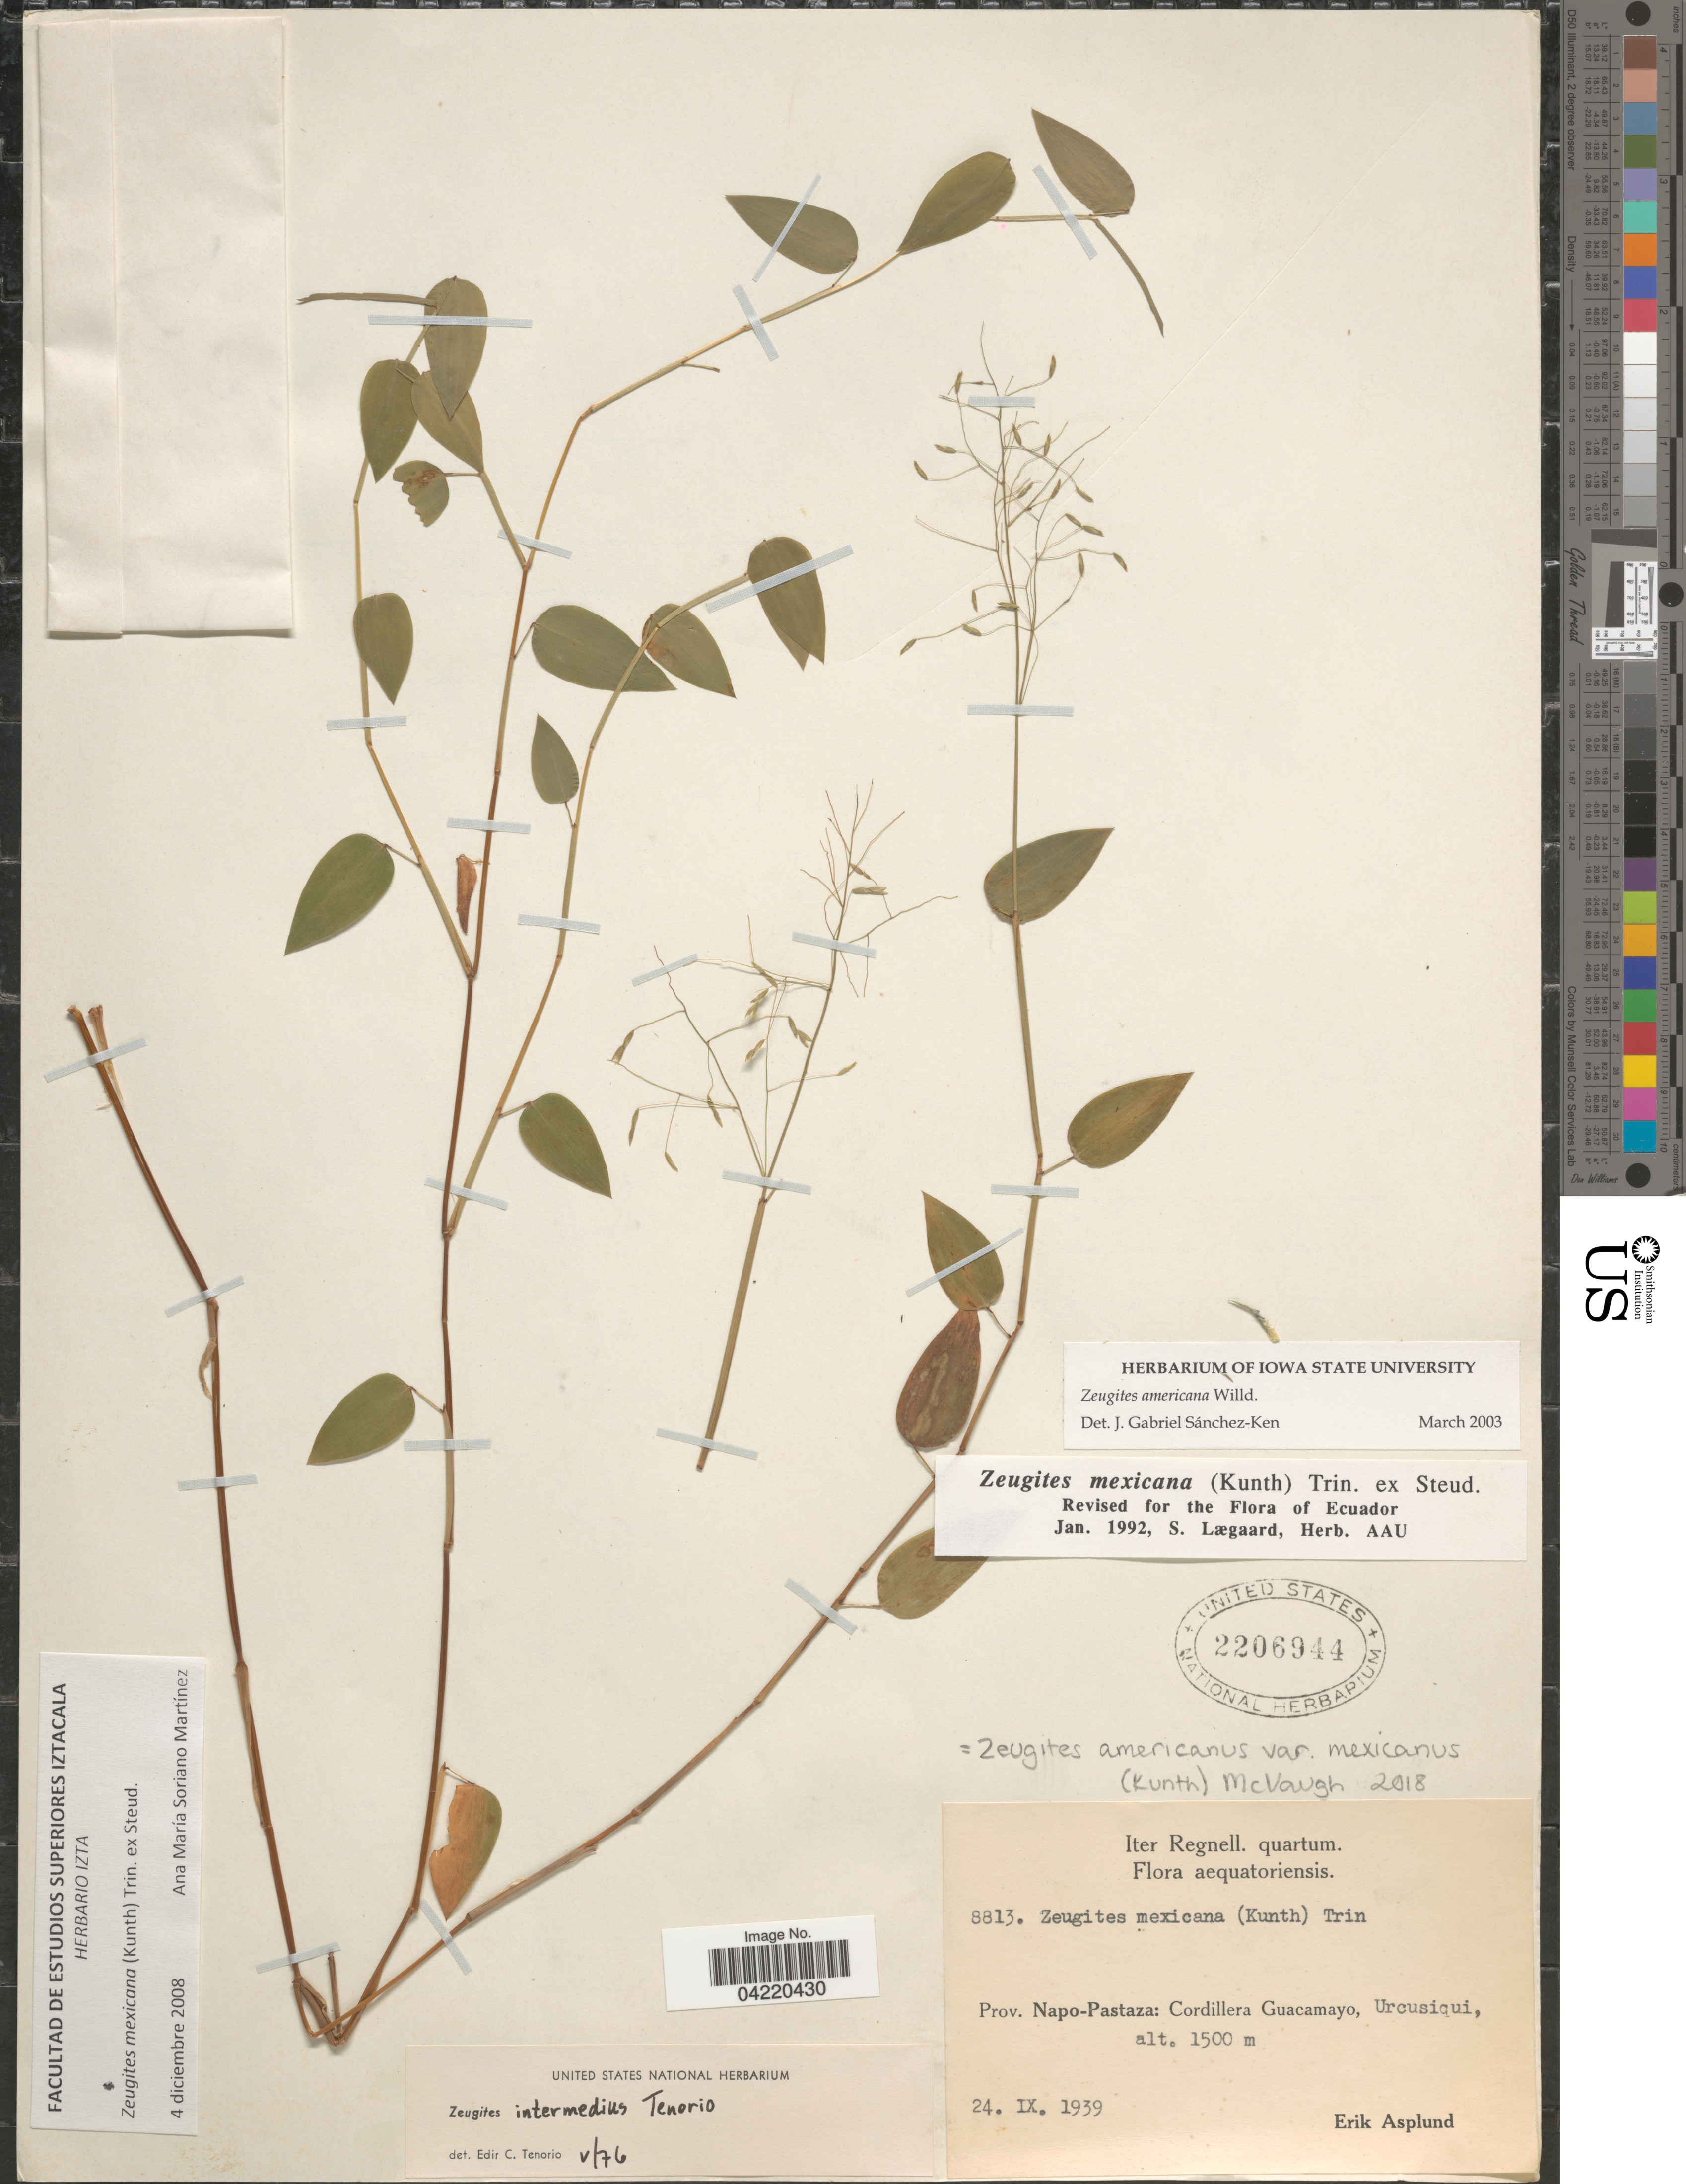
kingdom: Plantae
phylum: Tracheophyta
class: Liliopsida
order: Poales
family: Poaceae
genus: Zeugites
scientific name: Zeugites americanus var. mexicanus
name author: (Kunth) McVaugh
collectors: E. Asplund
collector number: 8813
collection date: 1939-09-24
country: Ecuador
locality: Iter Regnell. quartum. Aequatoriensis. Prov. Napo-Pastaza: Cordillera Guacamayo, Urcusiqui.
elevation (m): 1500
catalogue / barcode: US 2206944